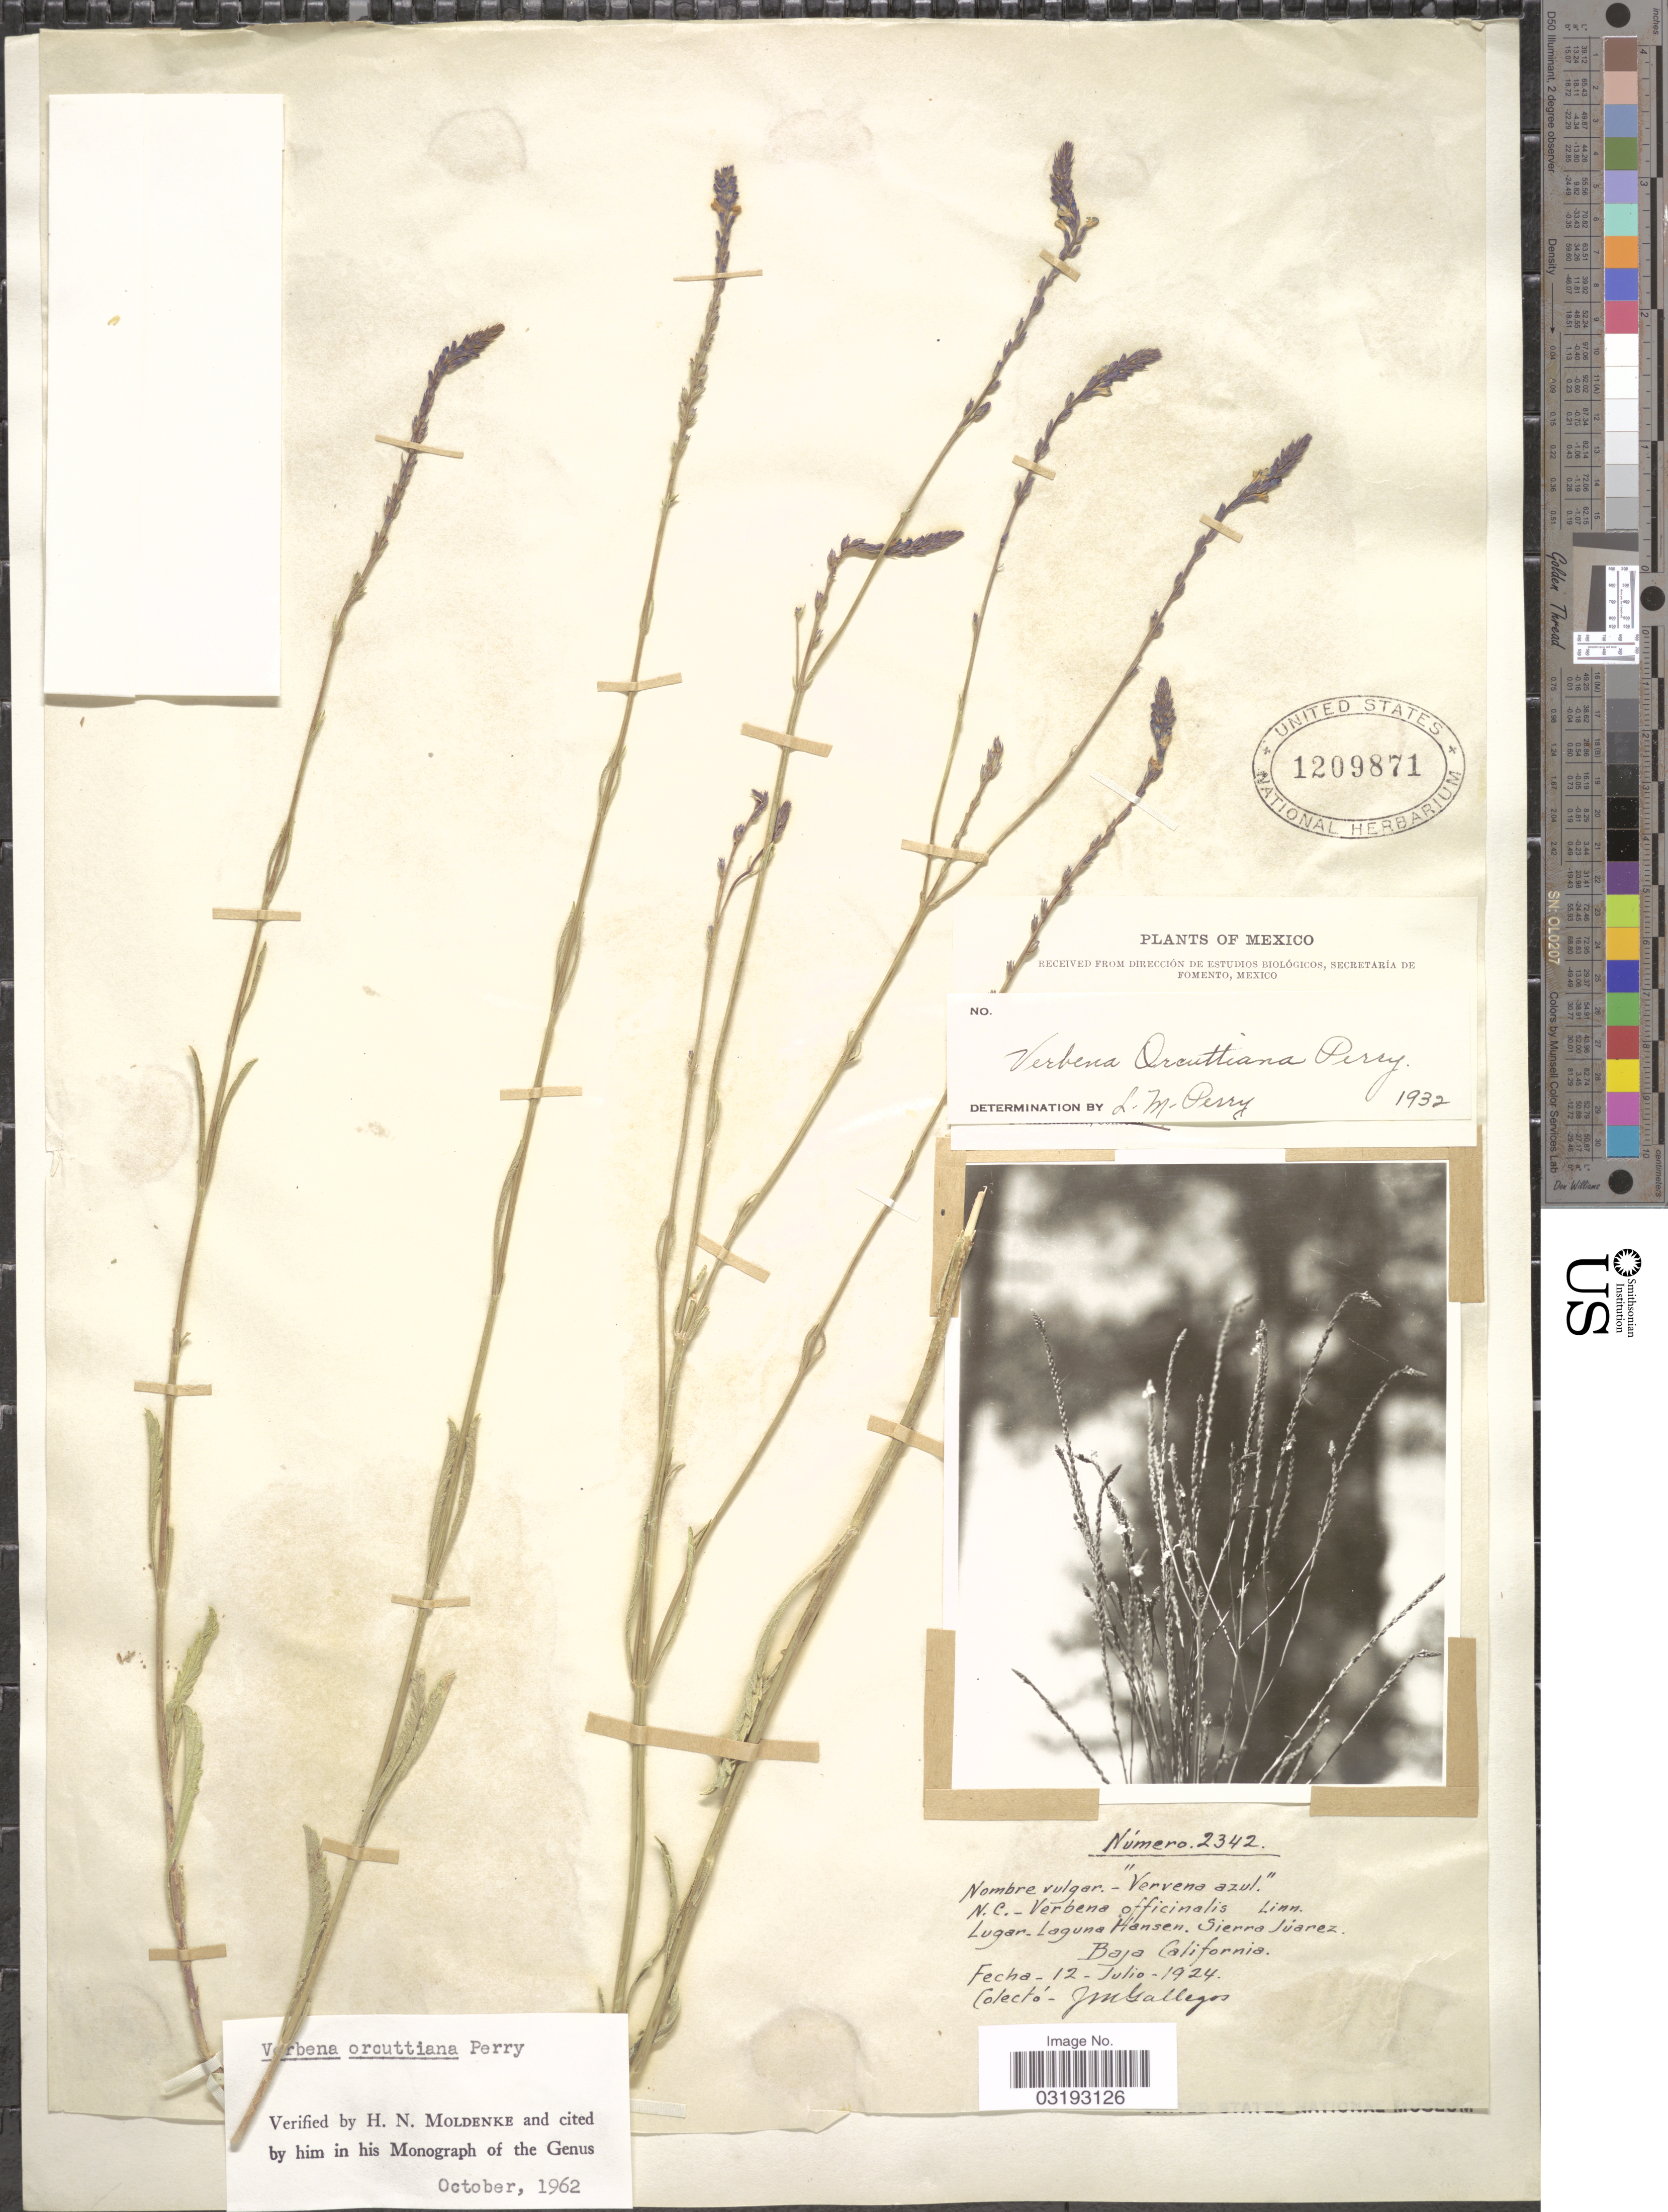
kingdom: Plantae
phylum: Tracheophyta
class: Magnoliopsida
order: Lamiales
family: Verbenaceae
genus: Verbena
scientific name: Verbena orcuttiana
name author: L.M. Perry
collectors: J. Gallegos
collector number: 2342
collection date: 1924-07-12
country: Mexico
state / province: Baja California Norte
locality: Laguna Hansen. Sierra Júarez.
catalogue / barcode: US 1209871